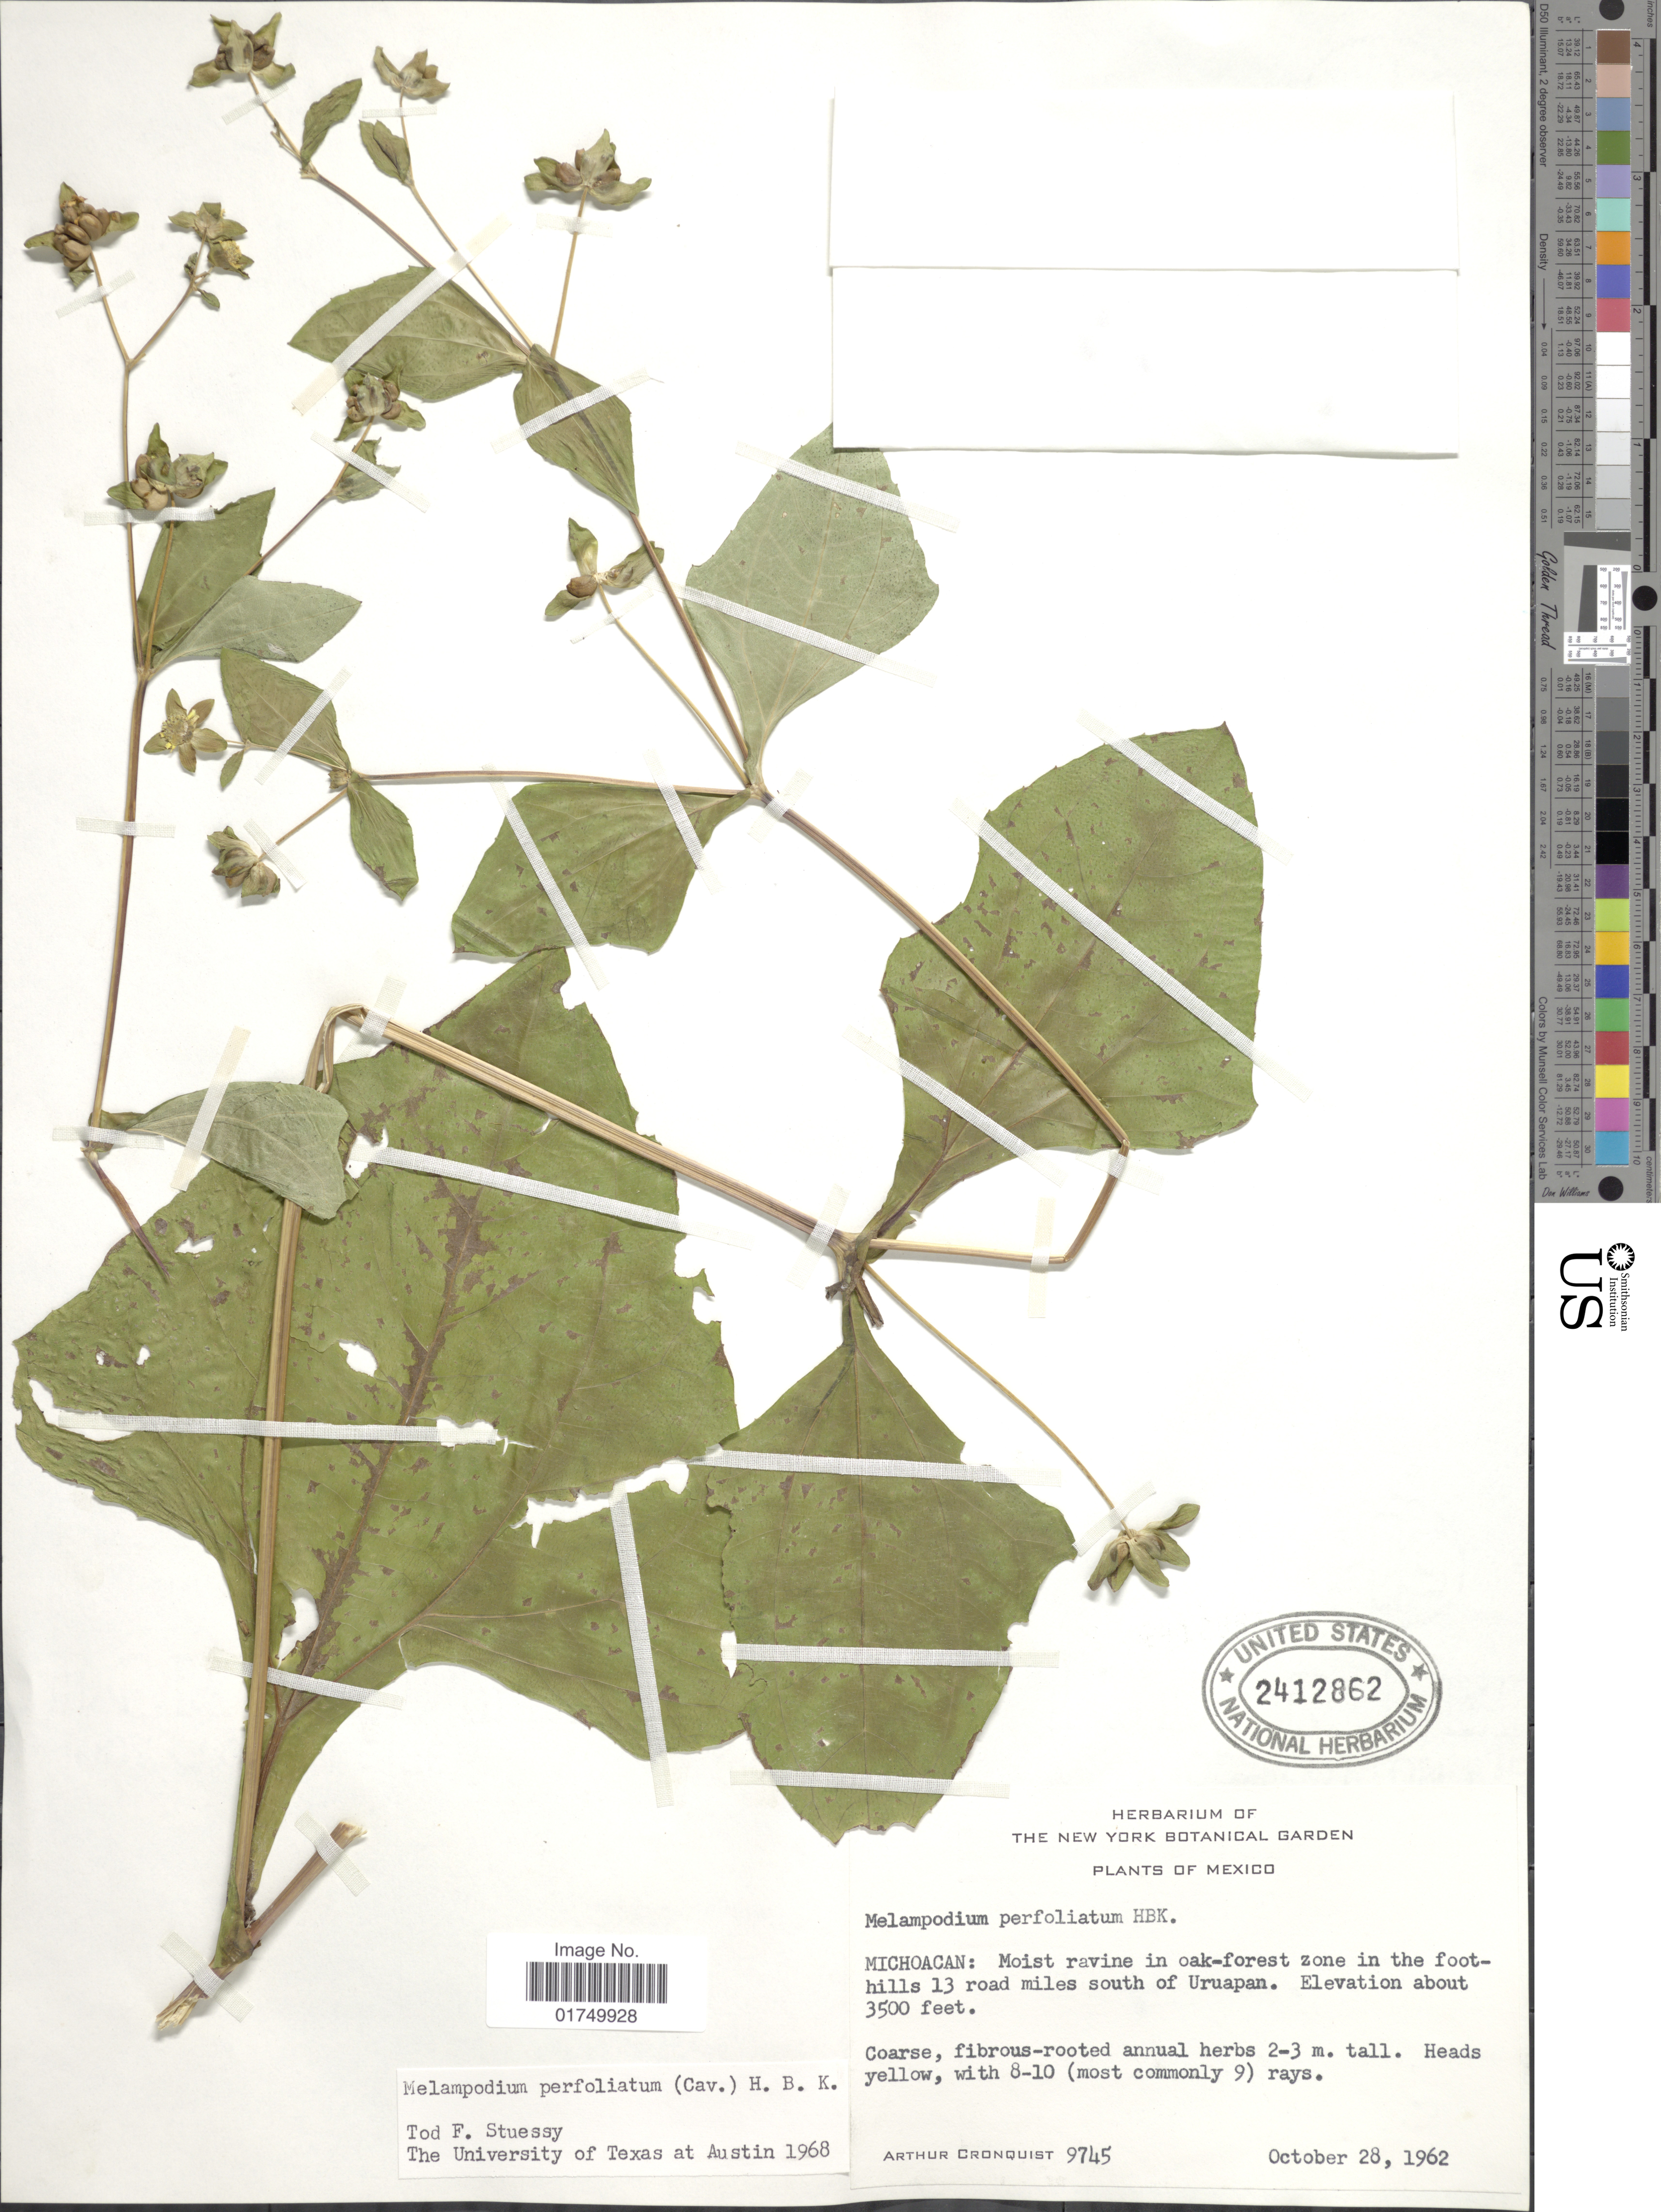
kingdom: Plantae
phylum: Tracheophyta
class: Magnoliopsida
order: Asterales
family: Asteraceae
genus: Melampodium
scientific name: Melampodium perfoliatum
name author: (Cav.) Kunth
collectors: A. J. Cronquist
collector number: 9745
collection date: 1962-10-28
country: Mexico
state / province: Michoacán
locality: Michoacan: Moist ravine in oak-forest zone in the foothills 13 road miles south of Uruapan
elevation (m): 1067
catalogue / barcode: US 2412862